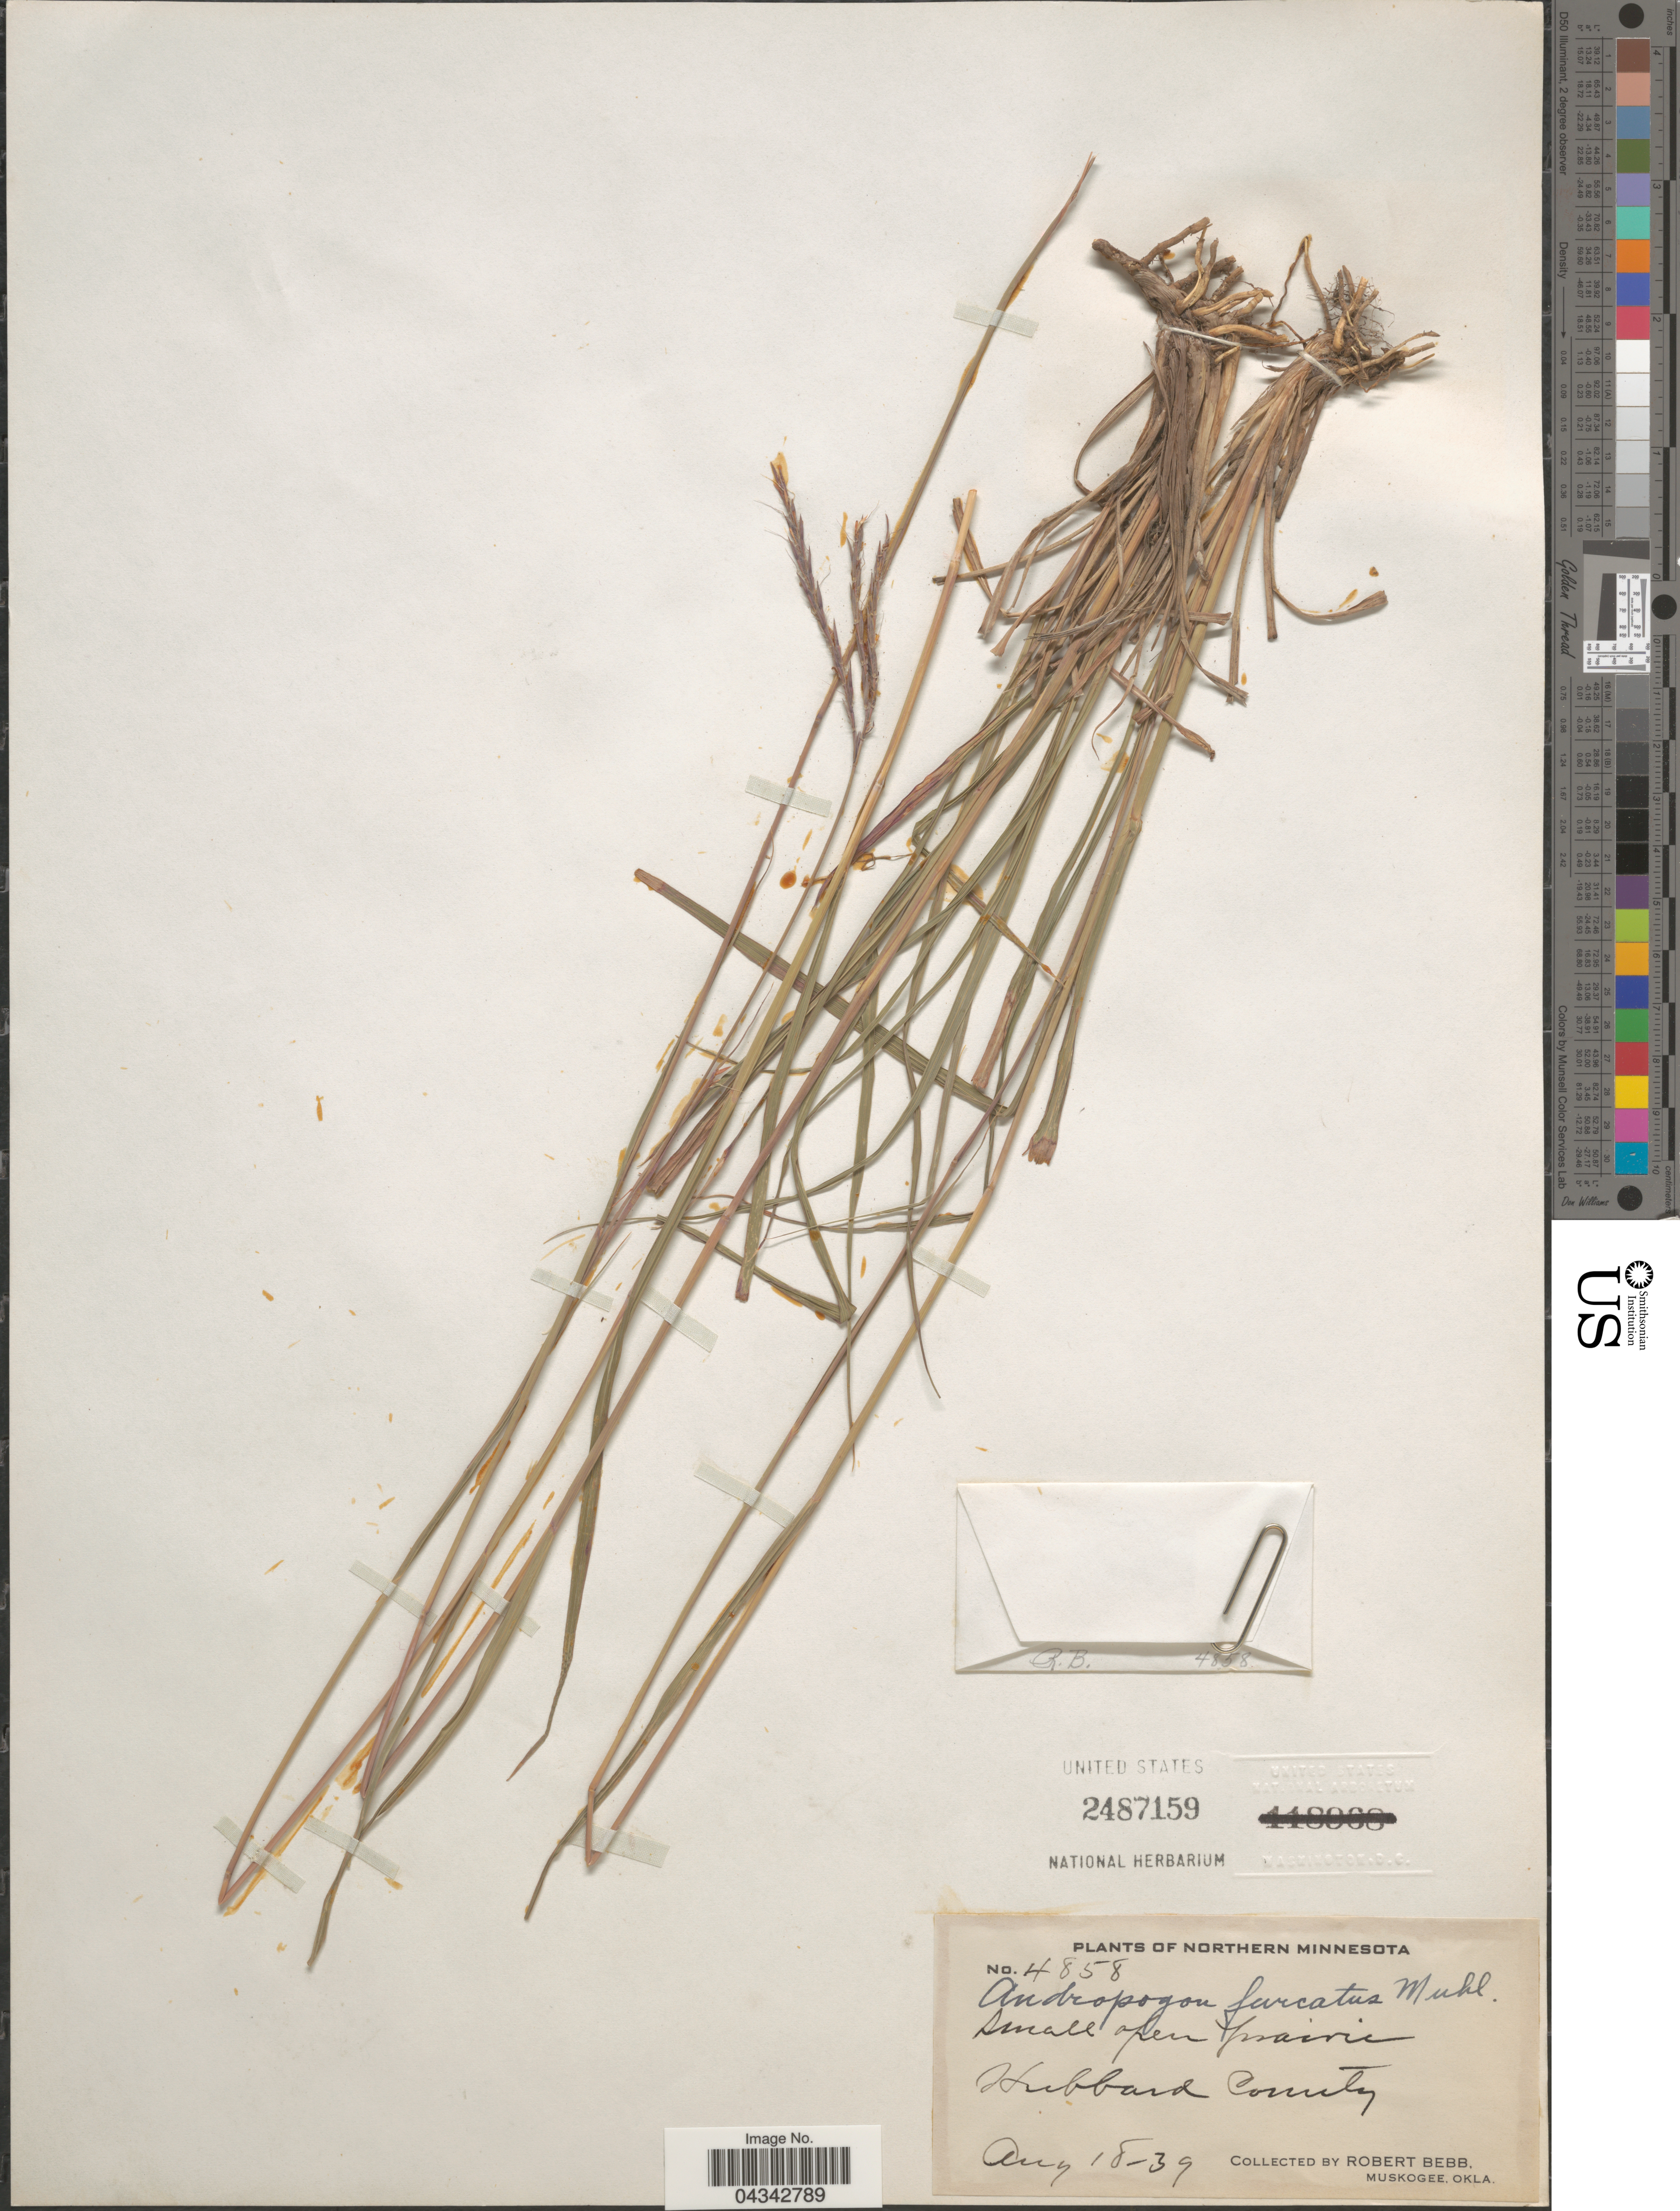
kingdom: Plantae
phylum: Tracheophyta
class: Liliopsida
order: Poales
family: Poaceae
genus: Andropogon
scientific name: Andropogon gerardii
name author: Vitman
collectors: R. Bebb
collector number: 4858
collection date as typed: Transcribed d/m/y: 18/8/39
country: United States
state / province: Minnesota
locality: Northern Minnesota. Hubbard County.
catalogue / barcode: US 2487159